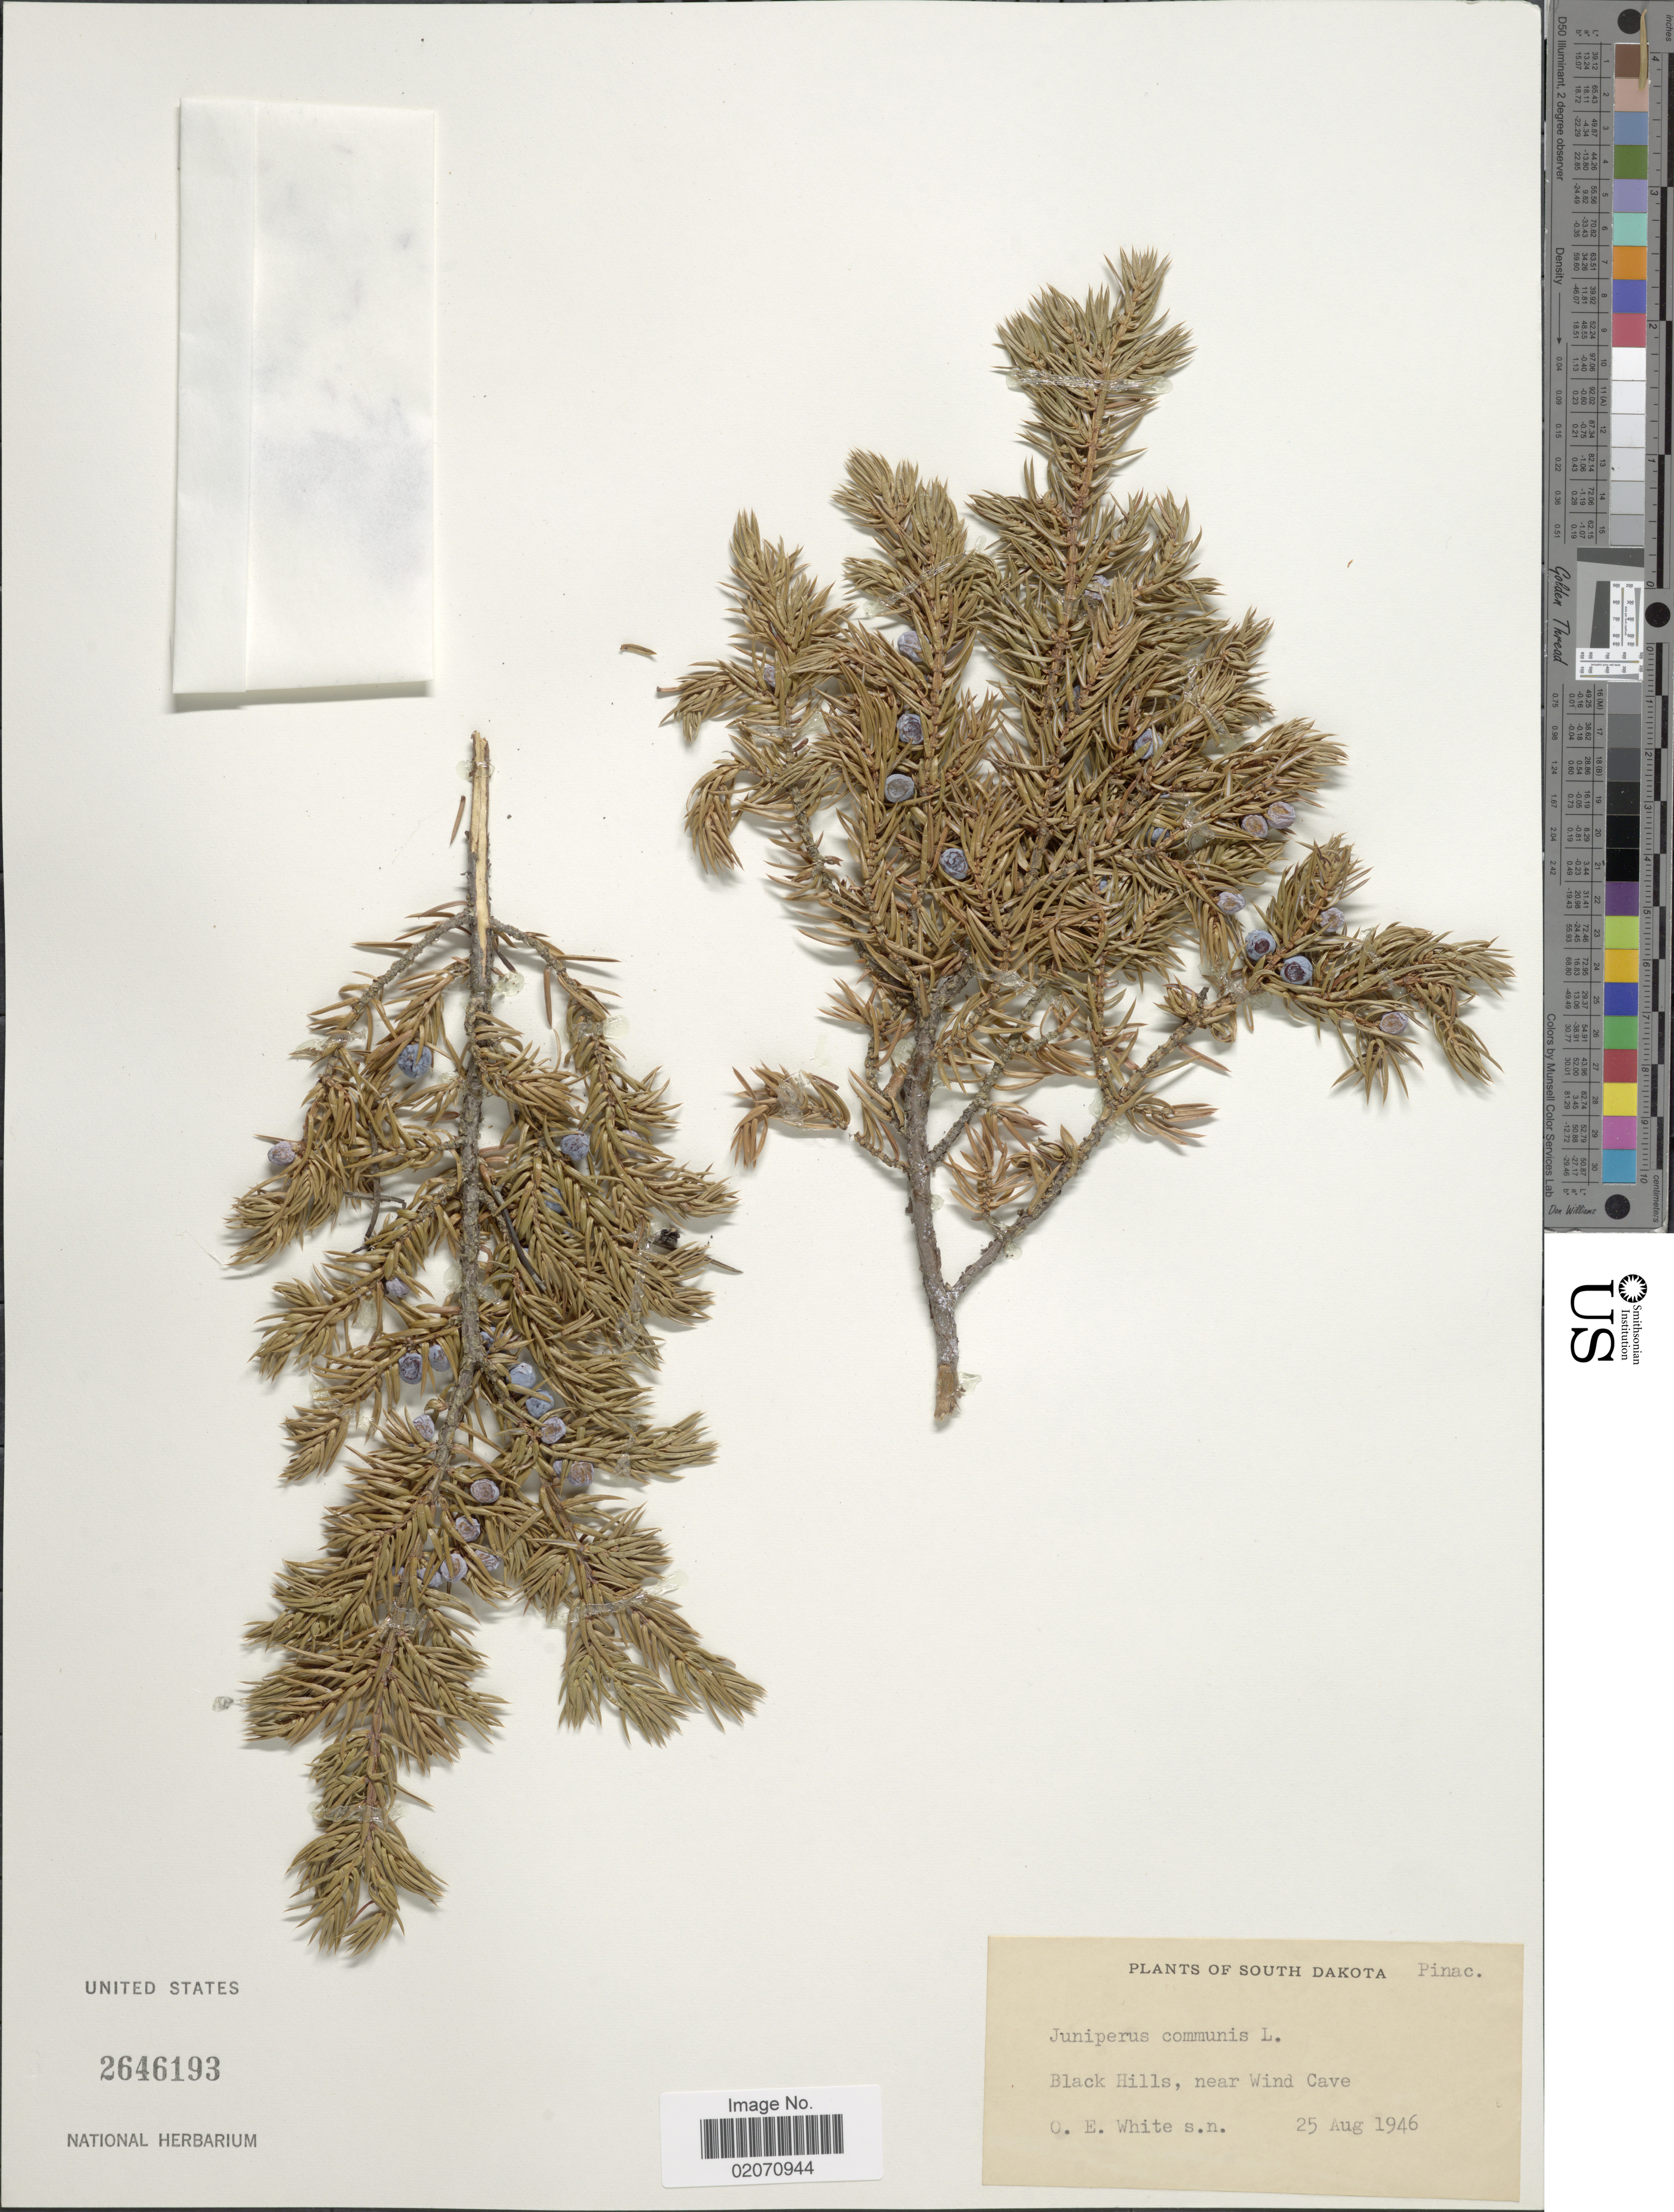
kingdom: Plantae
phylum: Tracheophyta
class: Pinopsida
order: Pinales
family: Cupressaceae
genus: Juniperus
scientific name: Juniperus communis subsp. nana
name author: (Willd.) Syme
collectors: O. E. White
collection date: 1946-08-25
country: United States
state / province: South Dakota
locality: Black Hills, near Wind Cave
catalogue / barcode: US 2646193